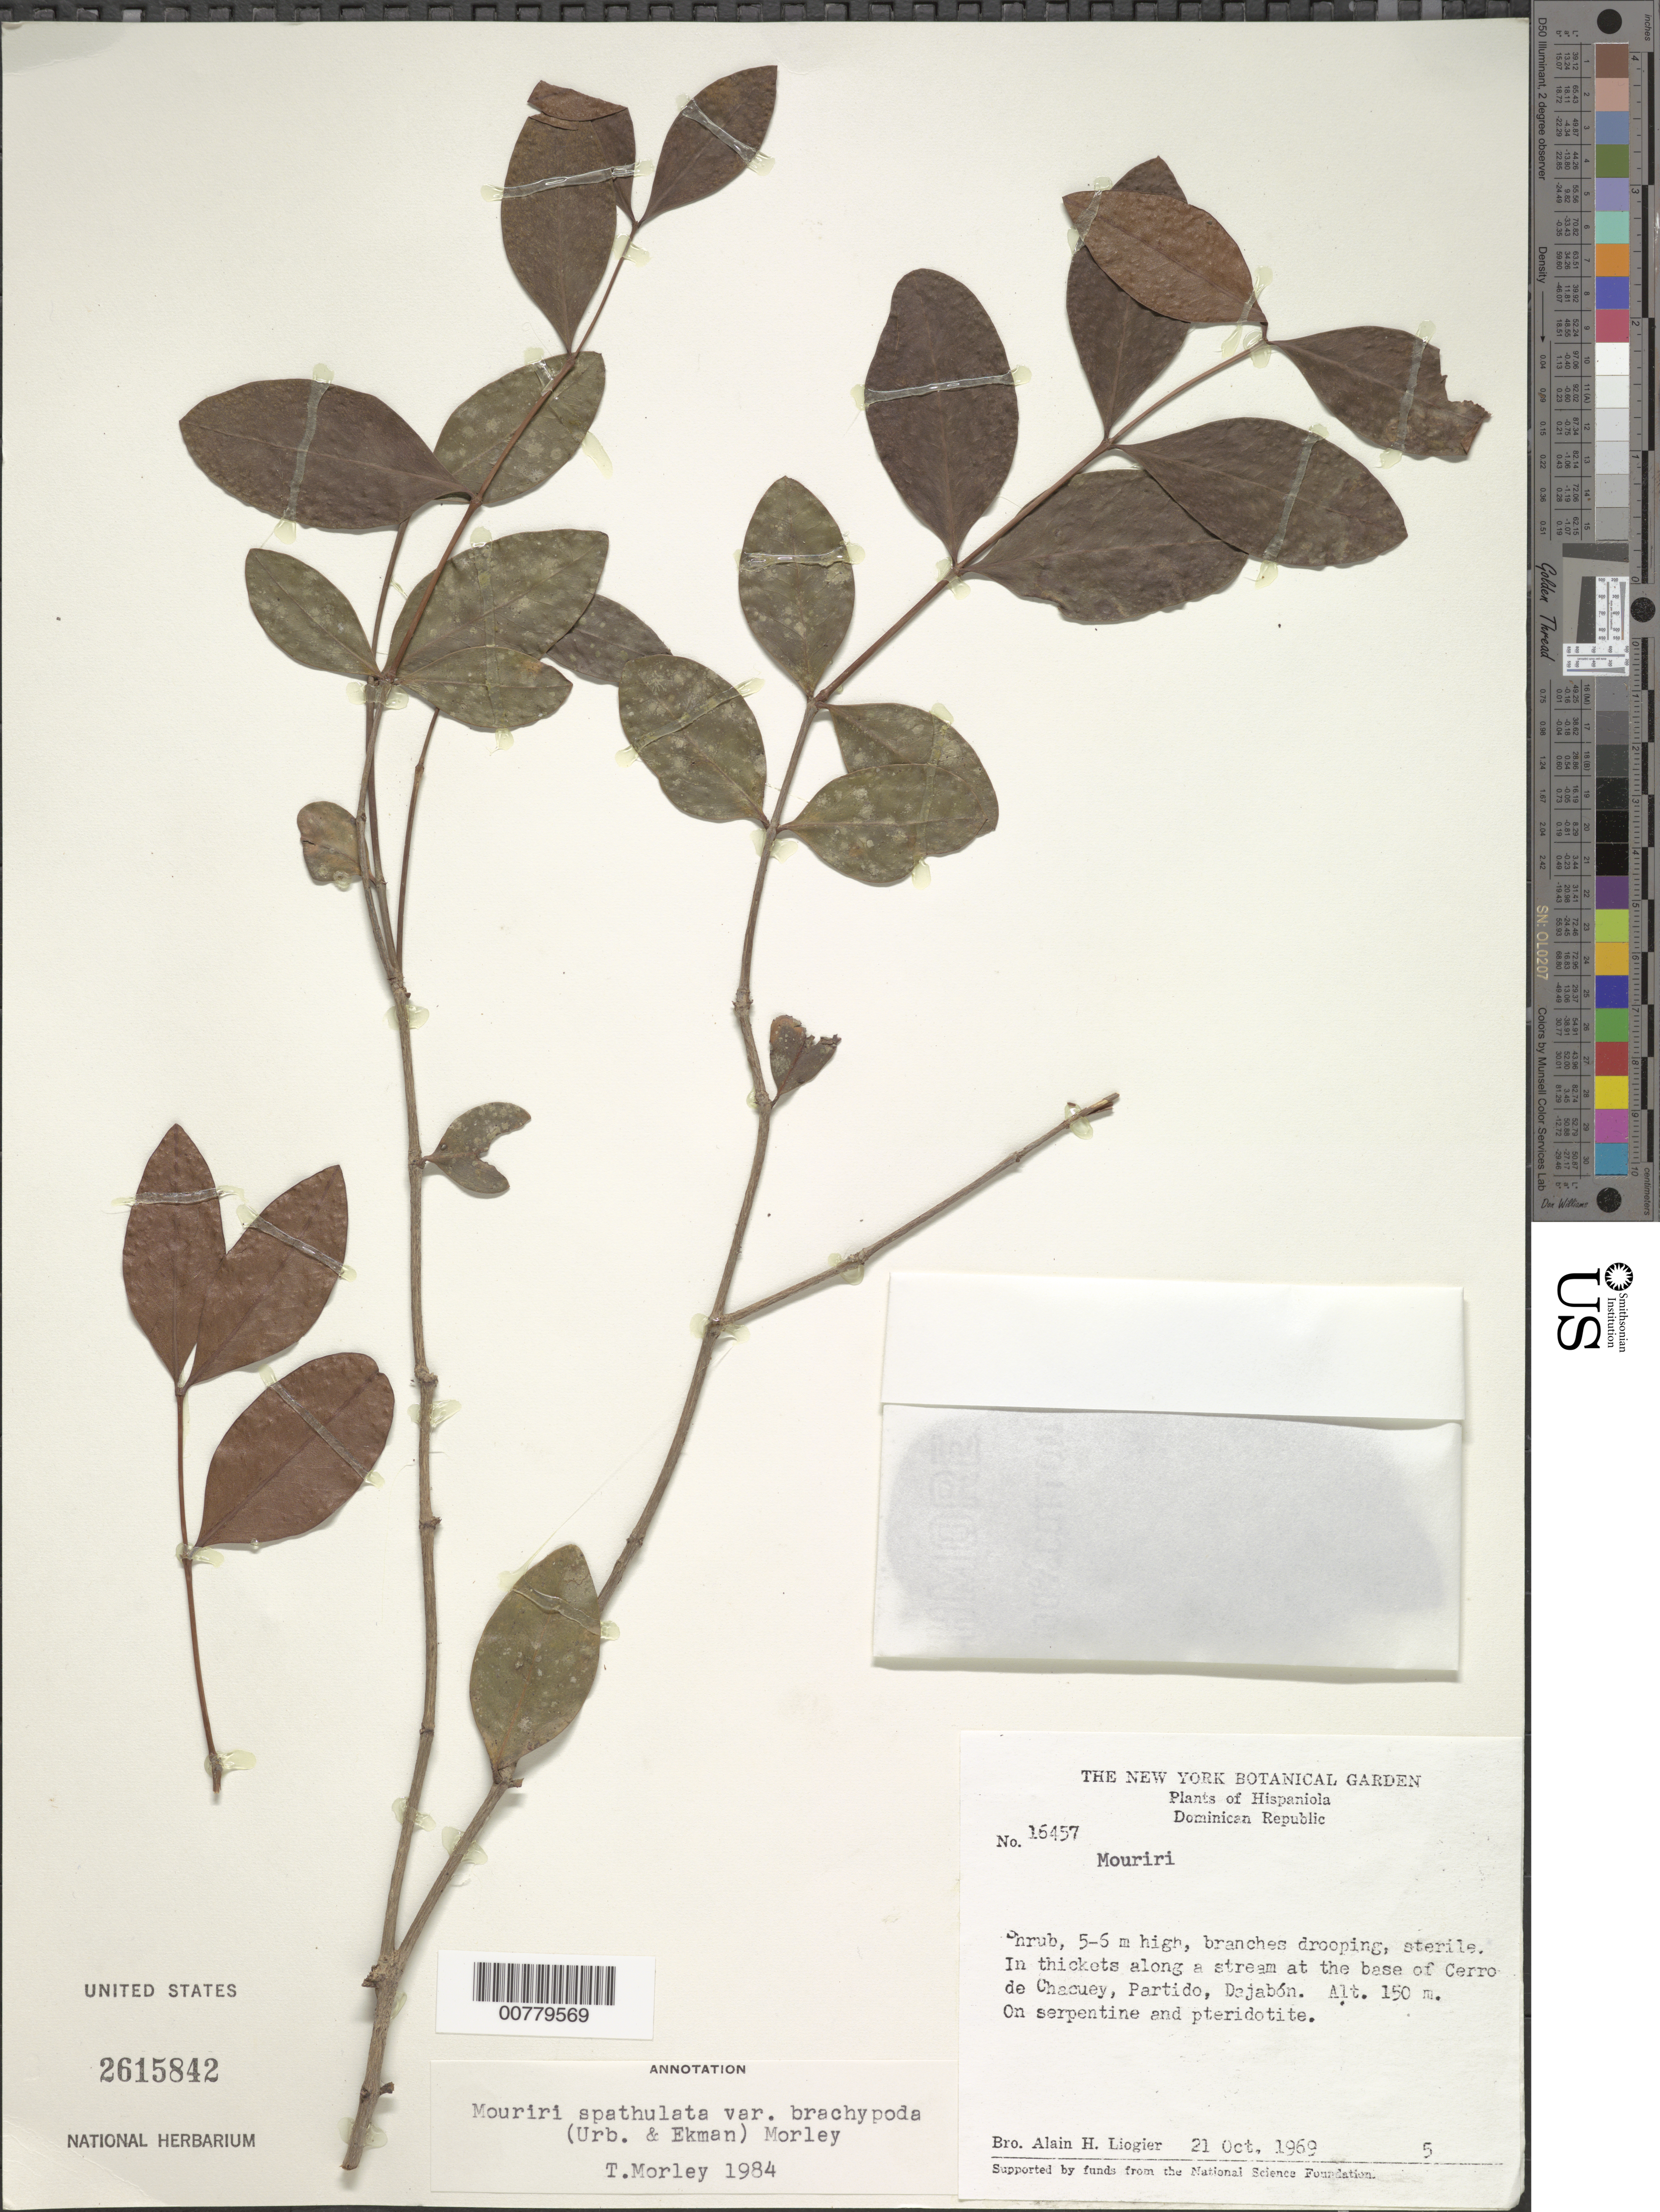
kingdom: Plantae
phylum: Tracheophyta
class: Magnoliopsida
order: Myrtales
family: Melastomataceae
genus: Mouriri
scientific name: Mouriri spathulata var. brachypoda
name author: (Urb. & Ekman) Morley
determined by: Morley, T.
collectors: A. H. Liogier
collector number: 16457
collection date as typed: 21 Oct 1969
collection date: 1969-10-21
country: Dominican Republic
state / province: Dajabon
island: Hispaniola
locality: Partido, along a stream at the base of Cerro de Chacuey.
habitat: In thickets along a stream.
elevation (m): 150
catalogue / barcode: US 2615842